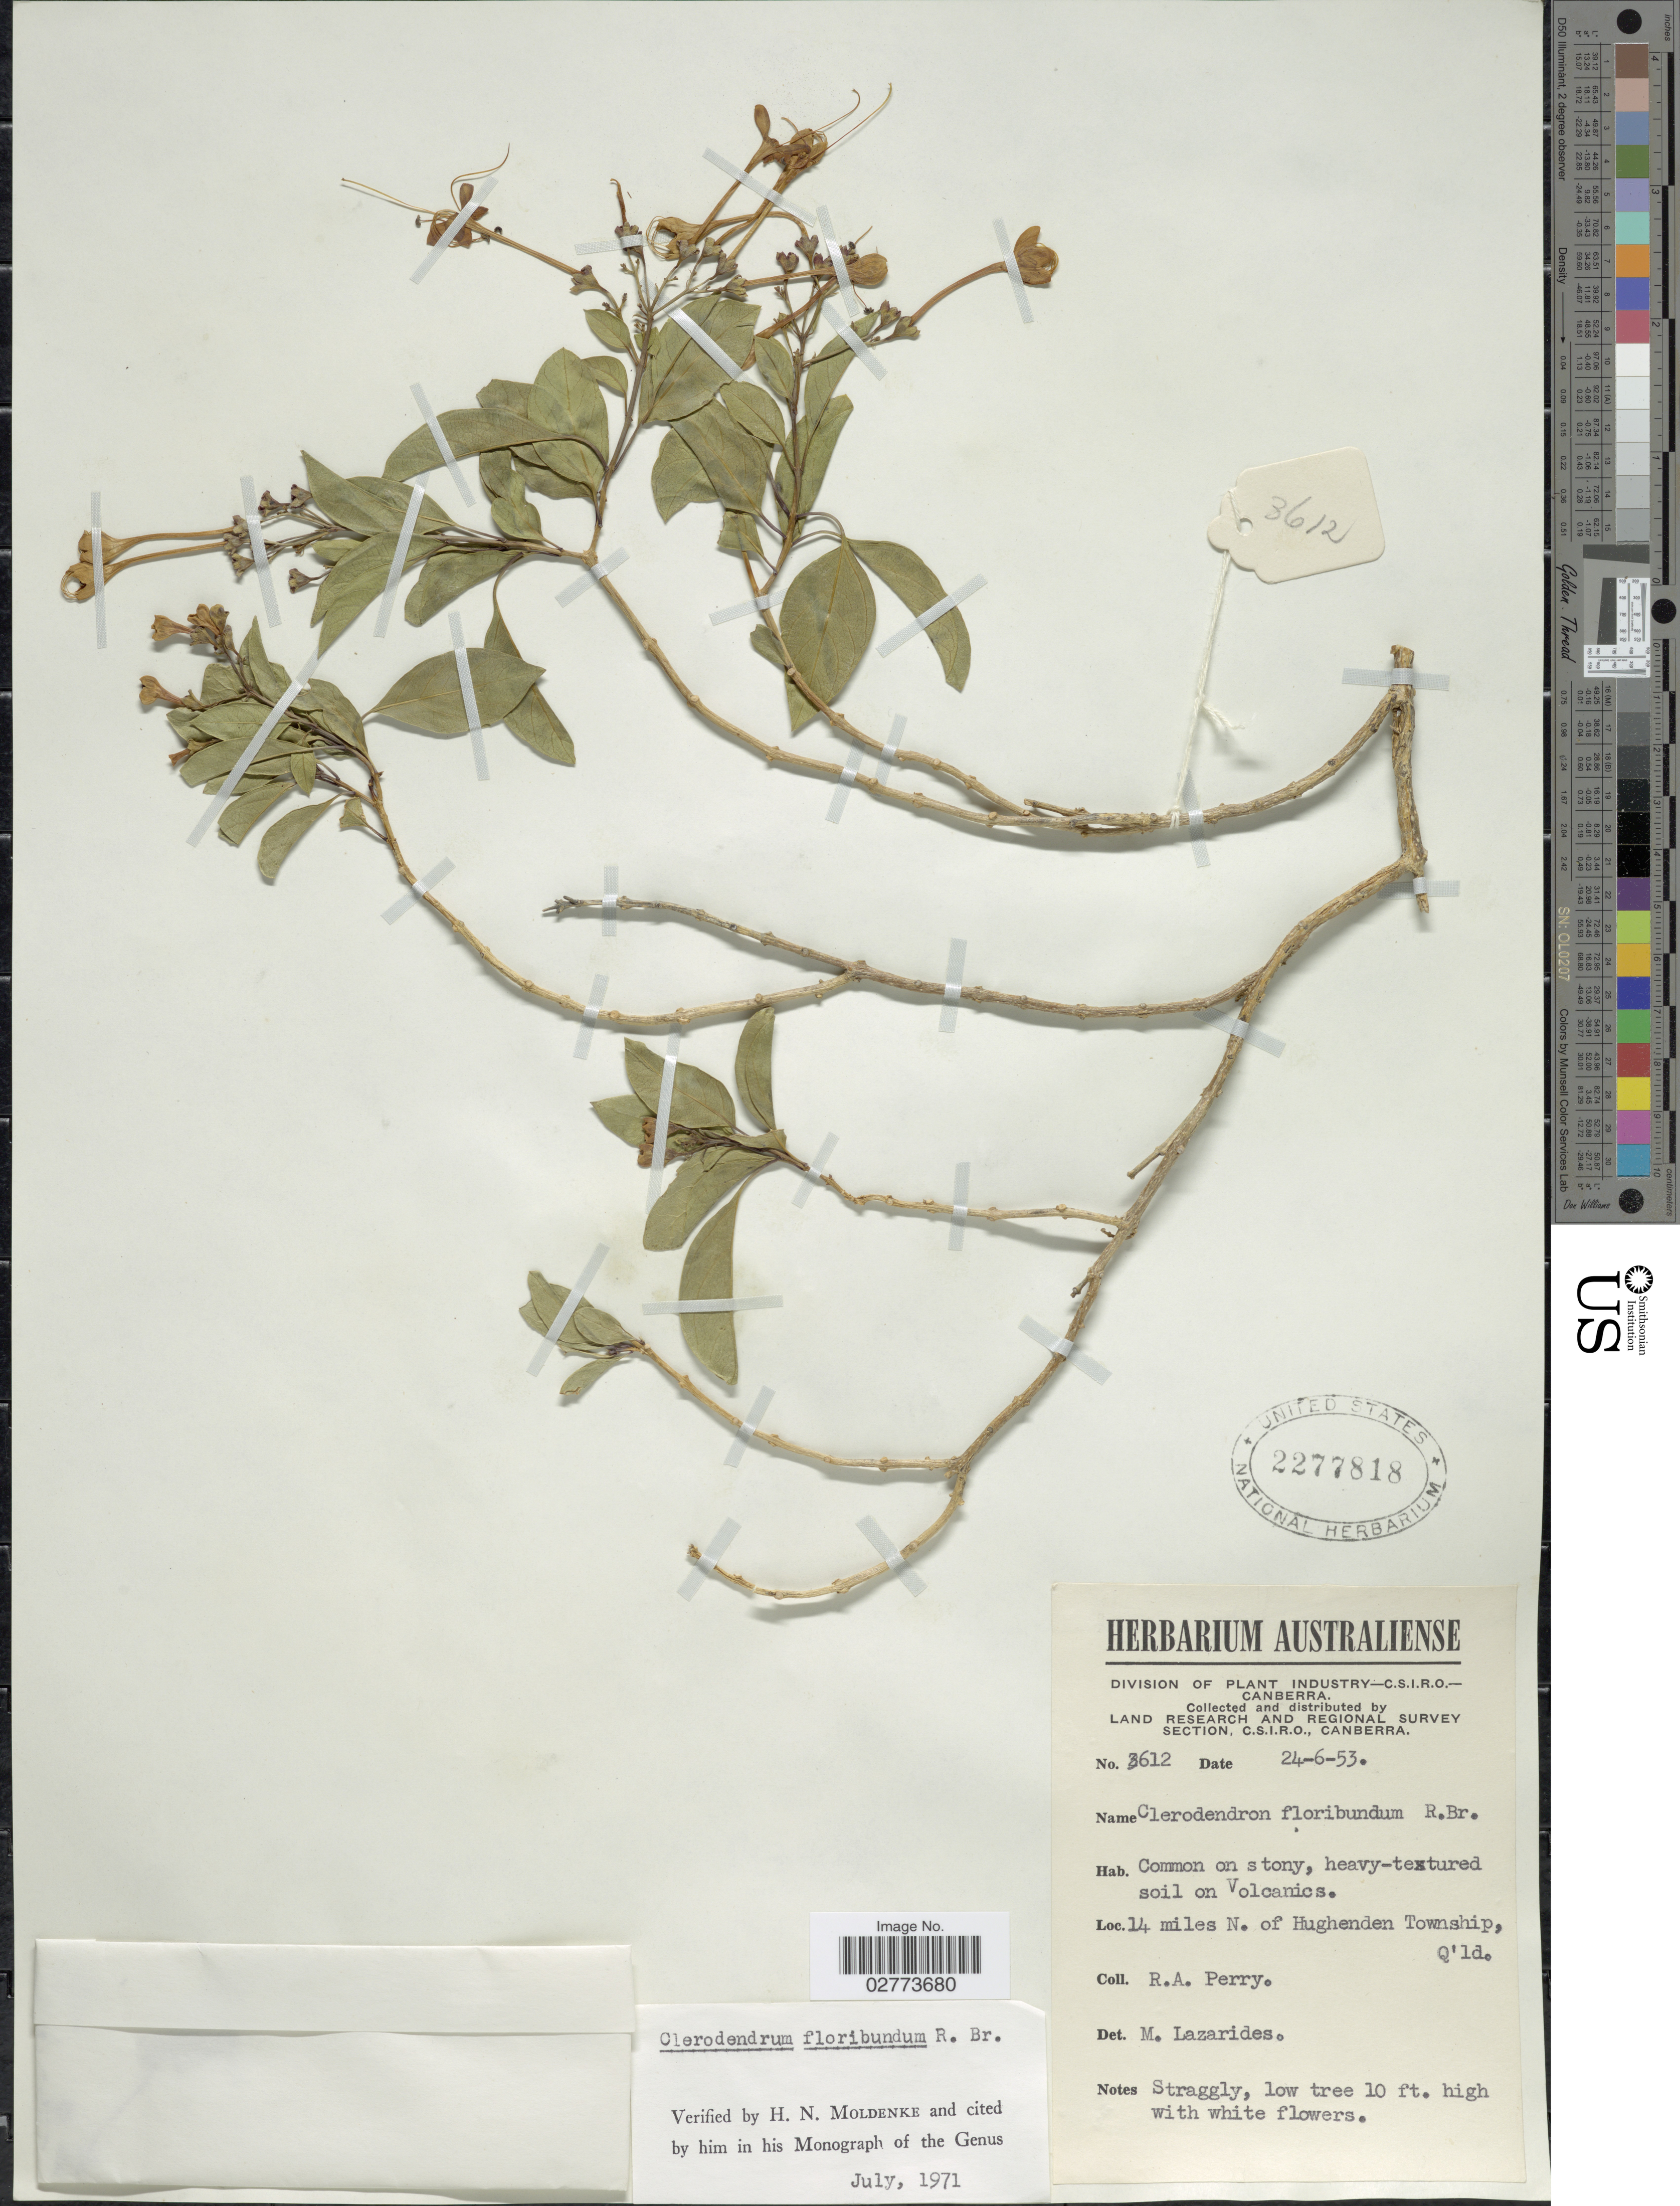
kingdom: Plantae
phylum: Tracheophyta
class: Magnoliopsida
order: Lamiales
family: Lamiaceae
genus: Clerodendrum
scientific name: Clerodendrum floribundum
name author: R. Br.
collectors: Perry, R. A.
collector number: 3612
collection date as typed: Transcribed d/m/y: 24/6/53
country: Australia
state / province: Queensland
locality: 14 miles N. of Hughenden Township, Q'ld.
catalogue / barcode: US 2277818